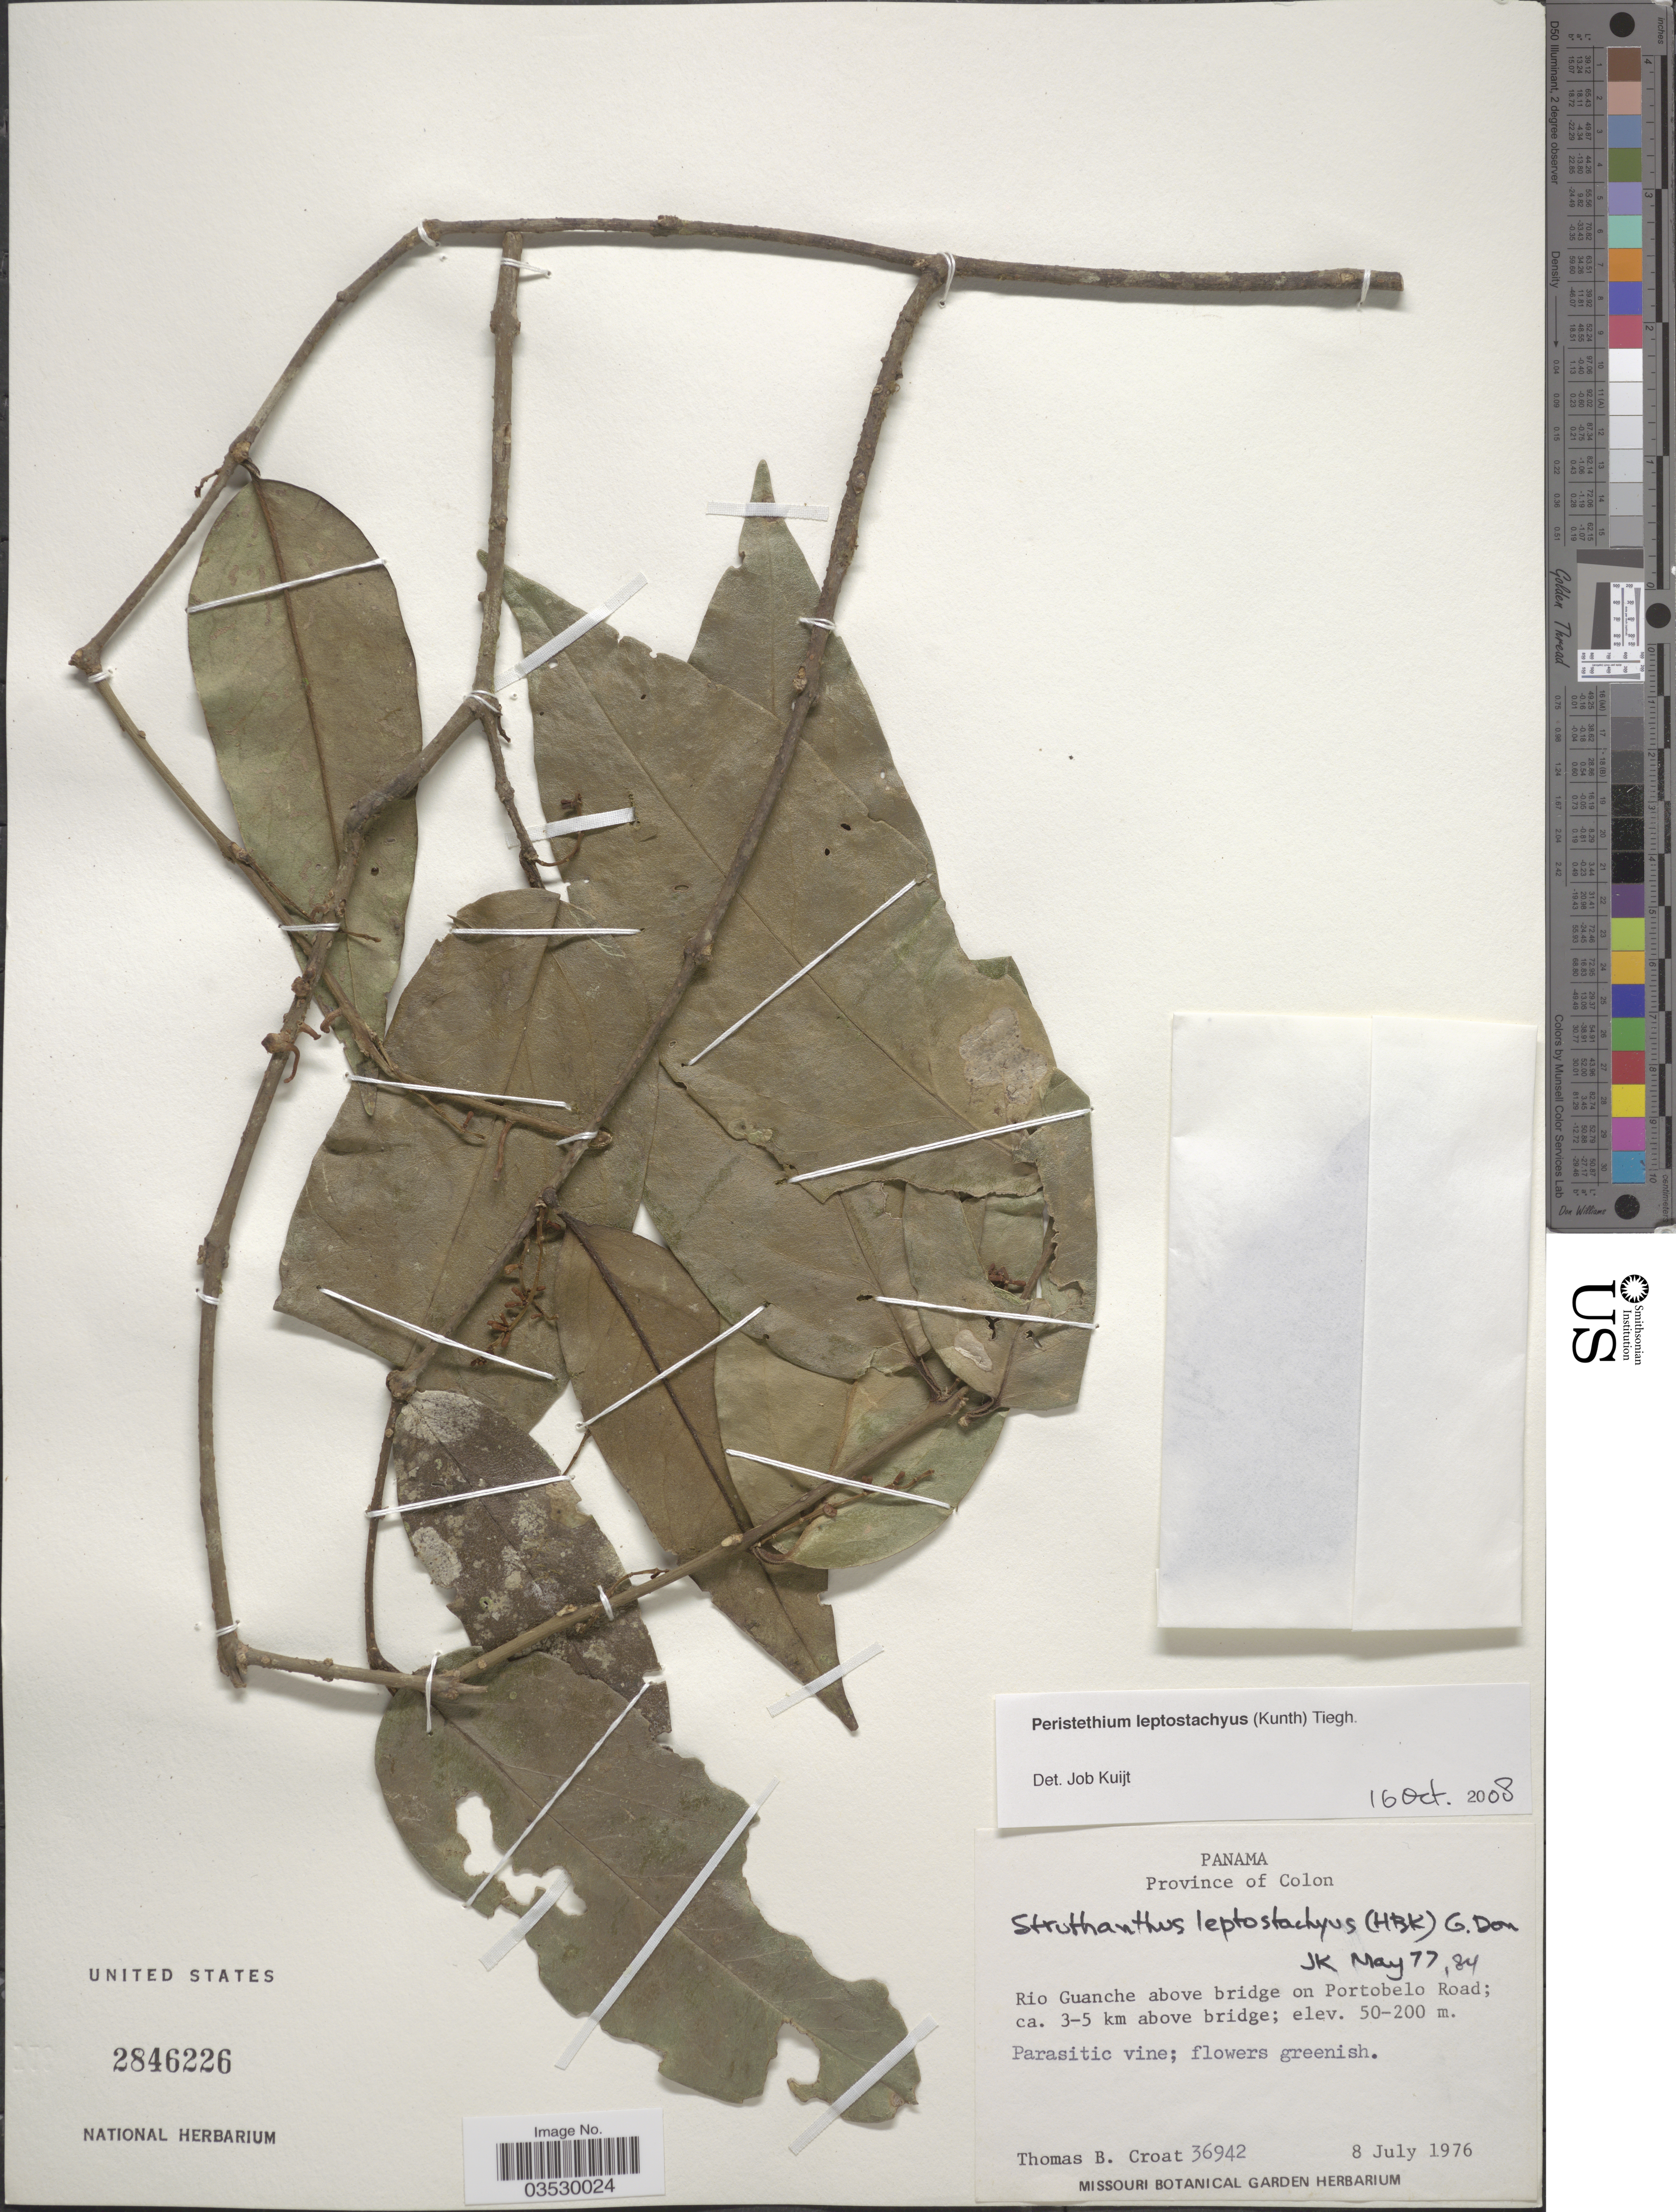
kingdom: Plantae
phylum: Tracheophyta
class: Magnoliopsida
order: Santalales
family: Loranthaceae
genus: Struthanthus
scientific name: Struthanthus leptostachyus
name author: Kunth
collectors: T. B. Croat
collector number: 36942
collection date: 1976-07-08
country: Panama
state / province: Colón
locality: Rio Guanche above bridge on Portobelo Road; ca. 3-5 km above bridge.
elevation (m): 50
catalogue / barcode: US 2846226